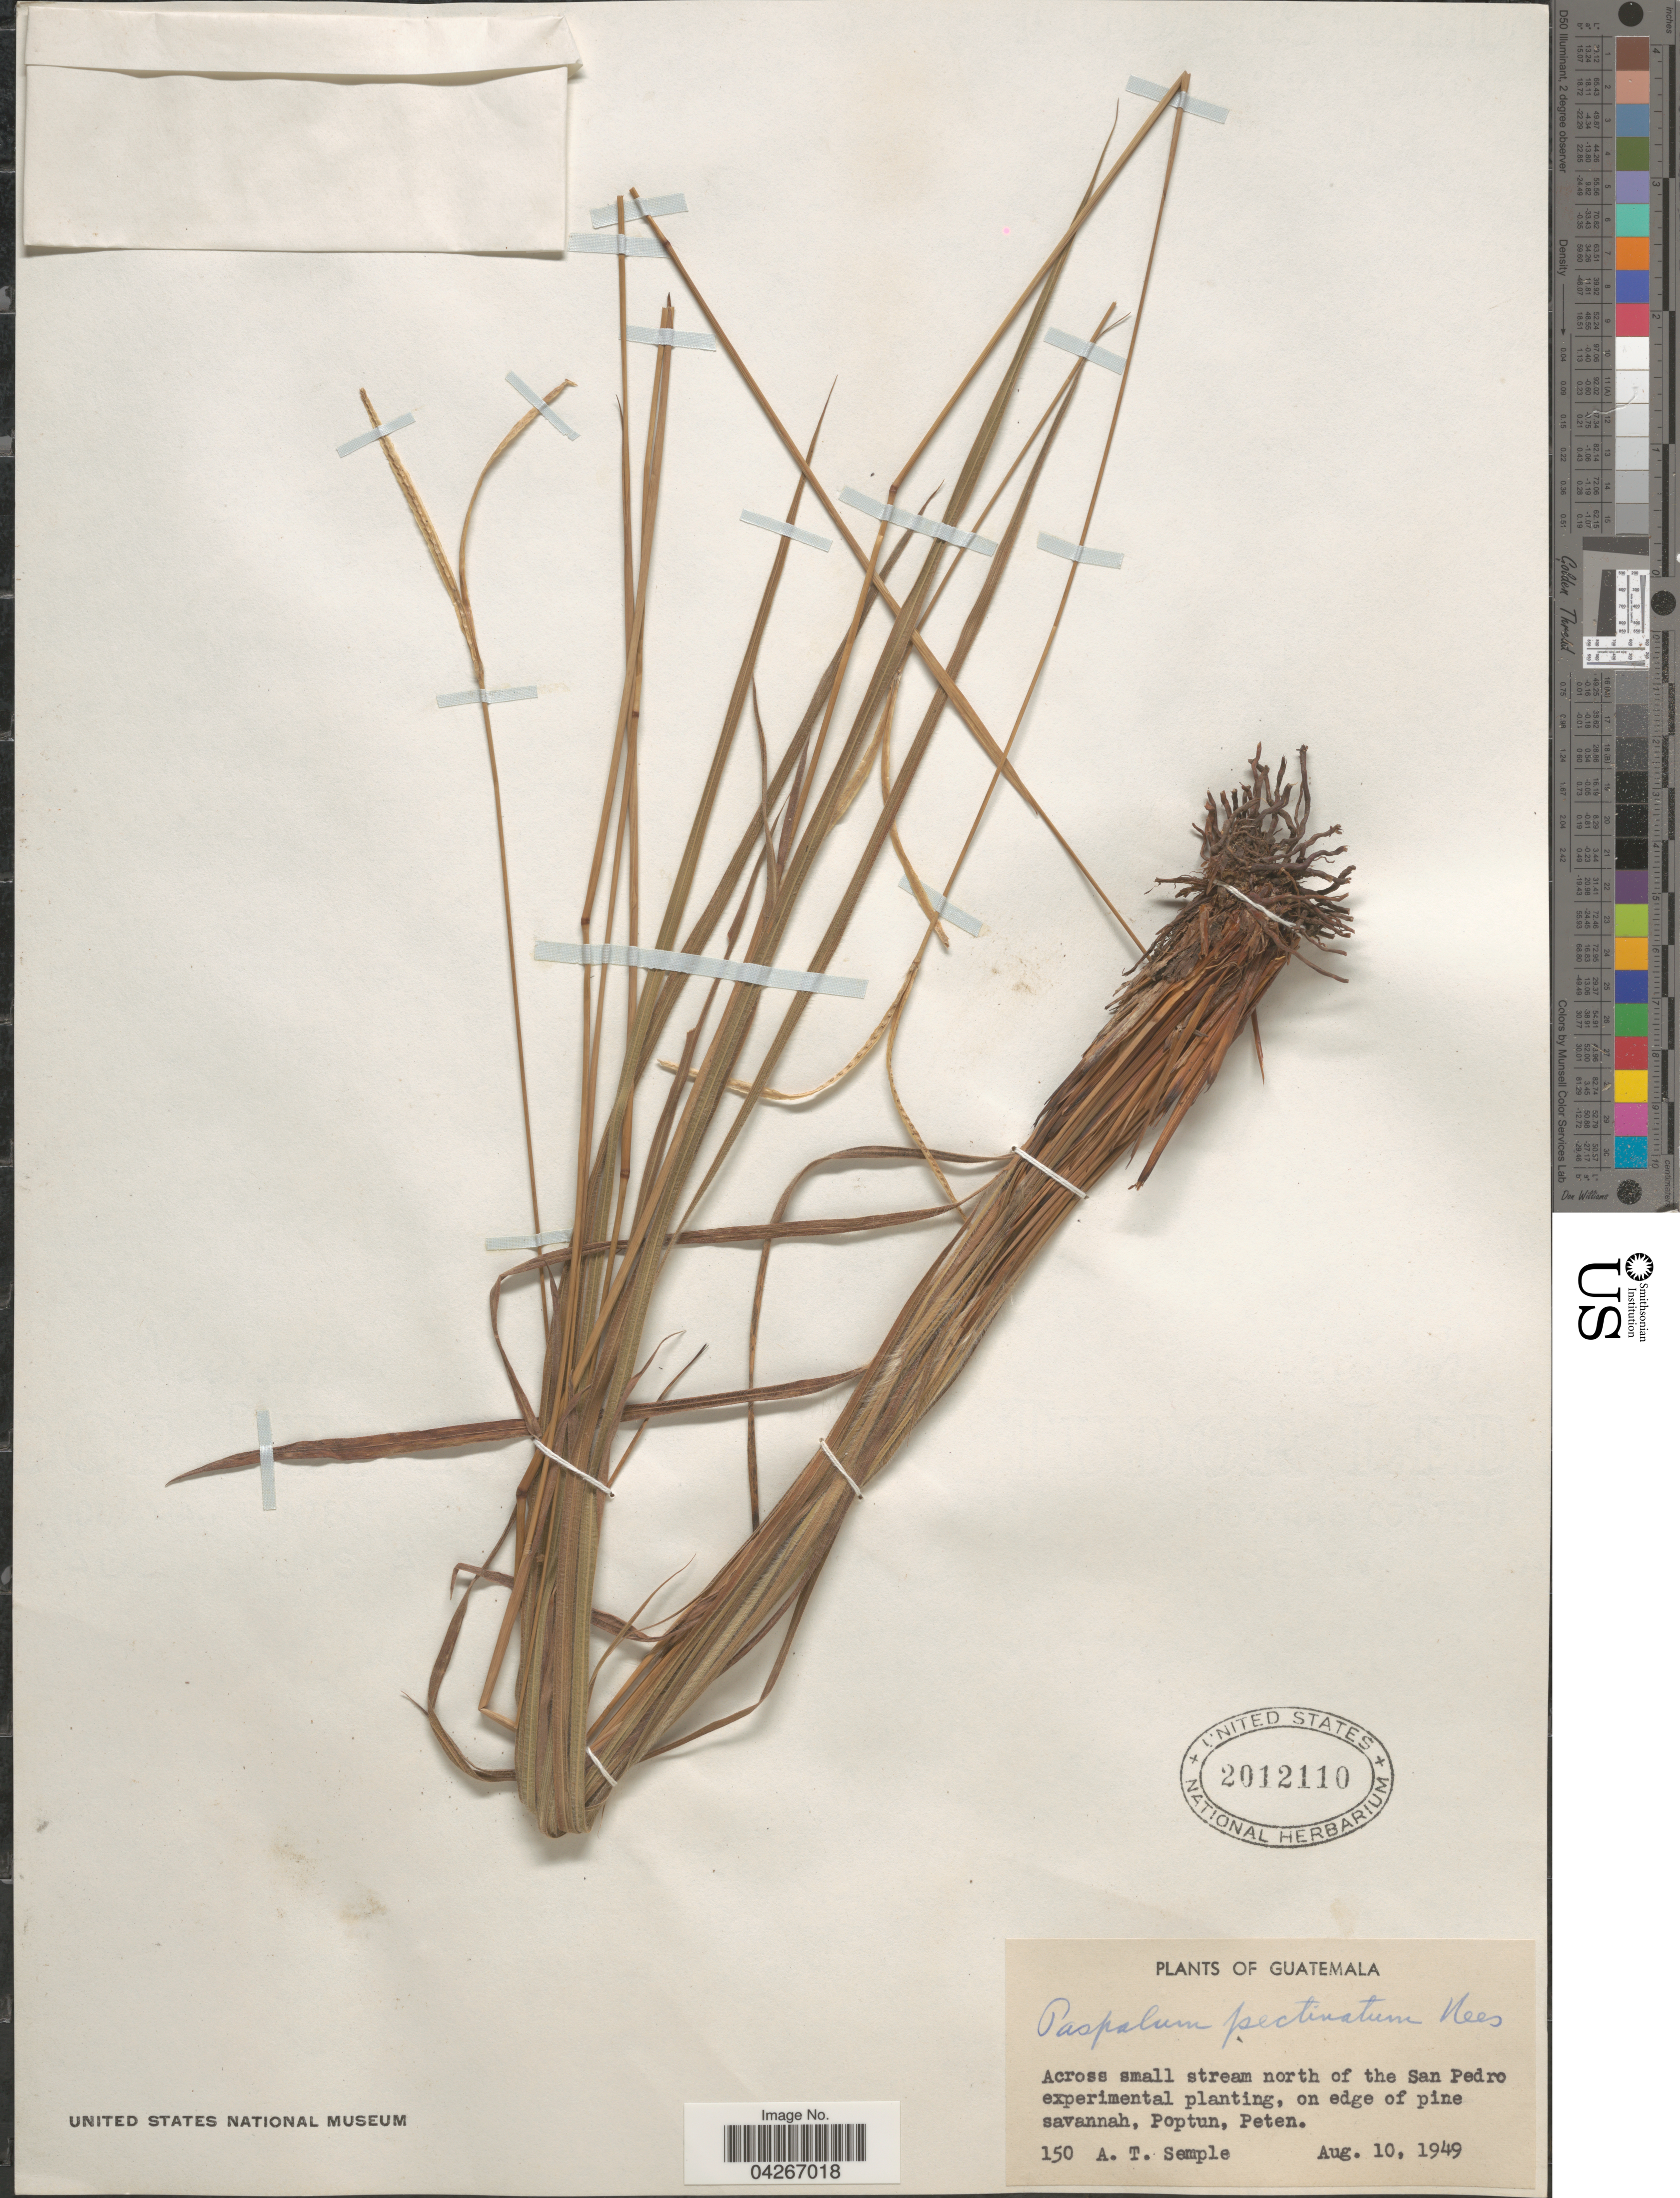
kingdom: Plantae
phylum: Tracheophyta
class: Liliopsida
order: Poales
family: Poaceae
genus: Paspalum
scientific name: Paspalum pectinatum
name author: Nees ex Trin.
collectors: A. Semple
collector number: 150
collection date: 1949-08-10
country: Guatemala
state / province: El Peten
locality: Across small stream north of the San Pedro experimental planting, on edge of pine savannah, Poptun, Peten.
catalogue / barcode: US 2012110